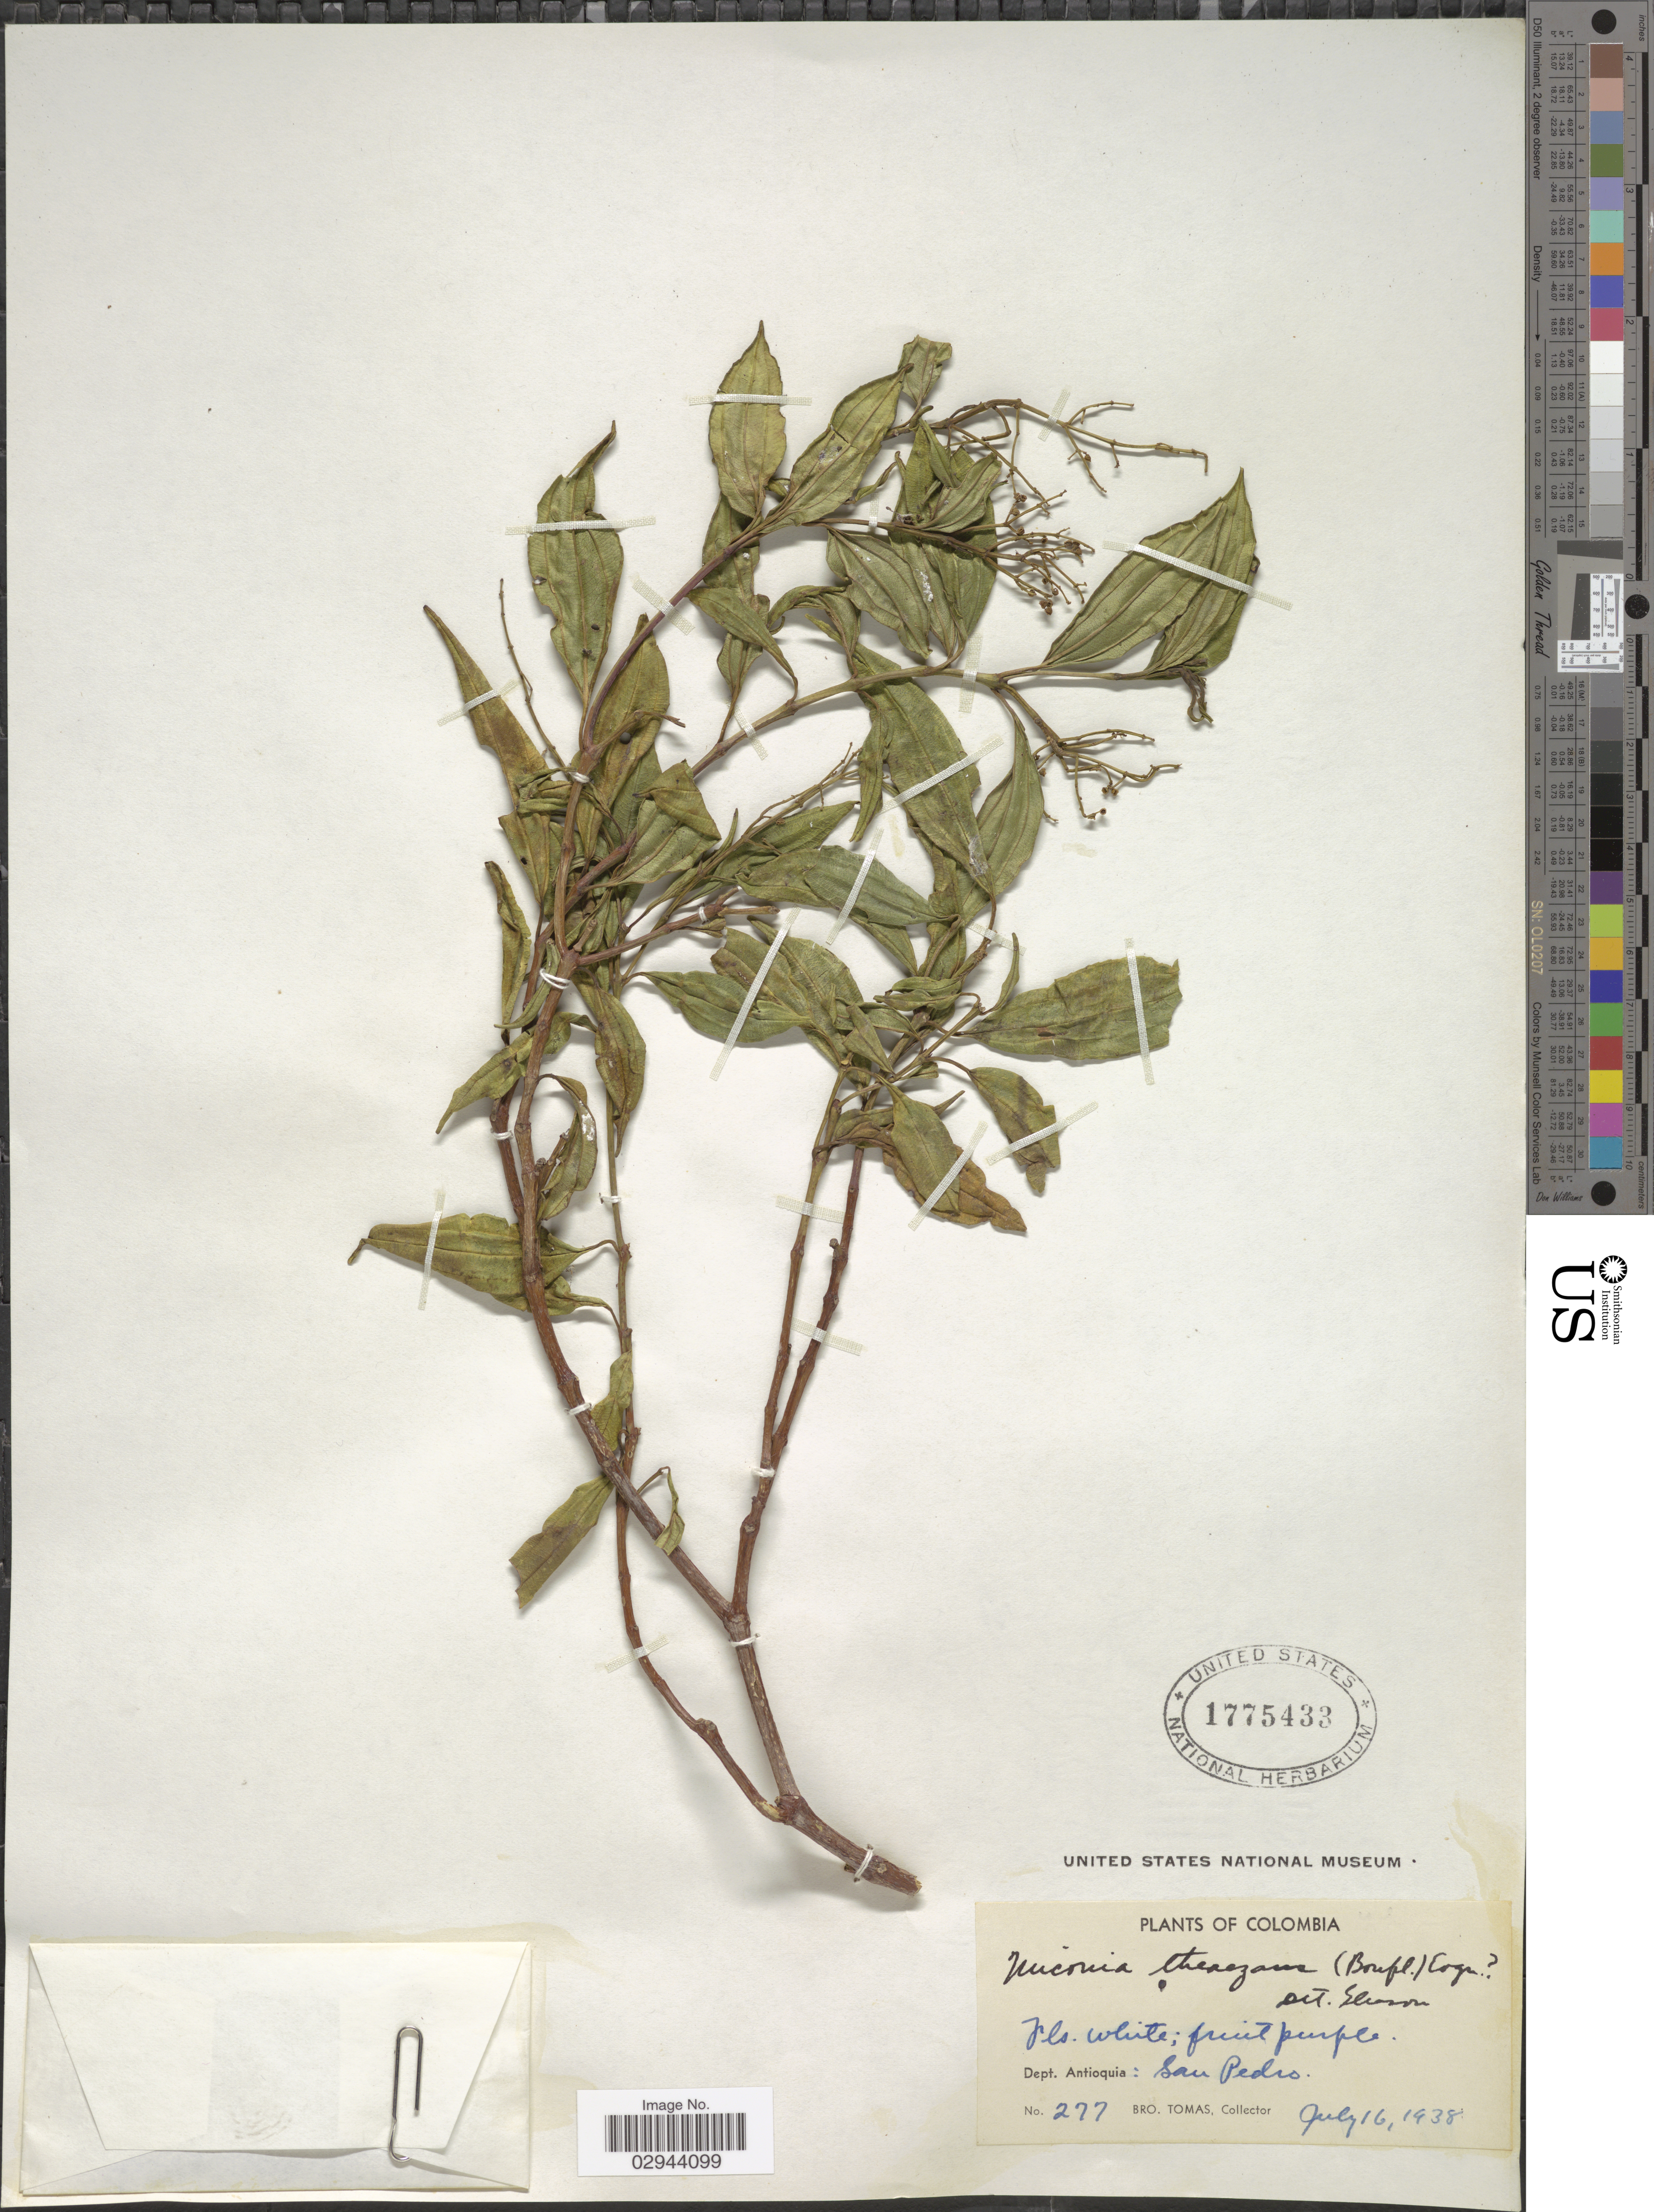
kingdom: Plantae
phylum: Tracheophyta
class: Magnoliopsida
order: Myrtales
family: Melastomataceae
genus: Miconia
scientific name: Miconia theizans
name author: (Bonpl.) Cogn.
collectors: B. Tomas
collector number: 277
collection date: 1938-07-16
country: Colombia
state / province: Antioquia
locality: Dept. Antioquia, San Pedro.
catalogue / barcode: US 1775433